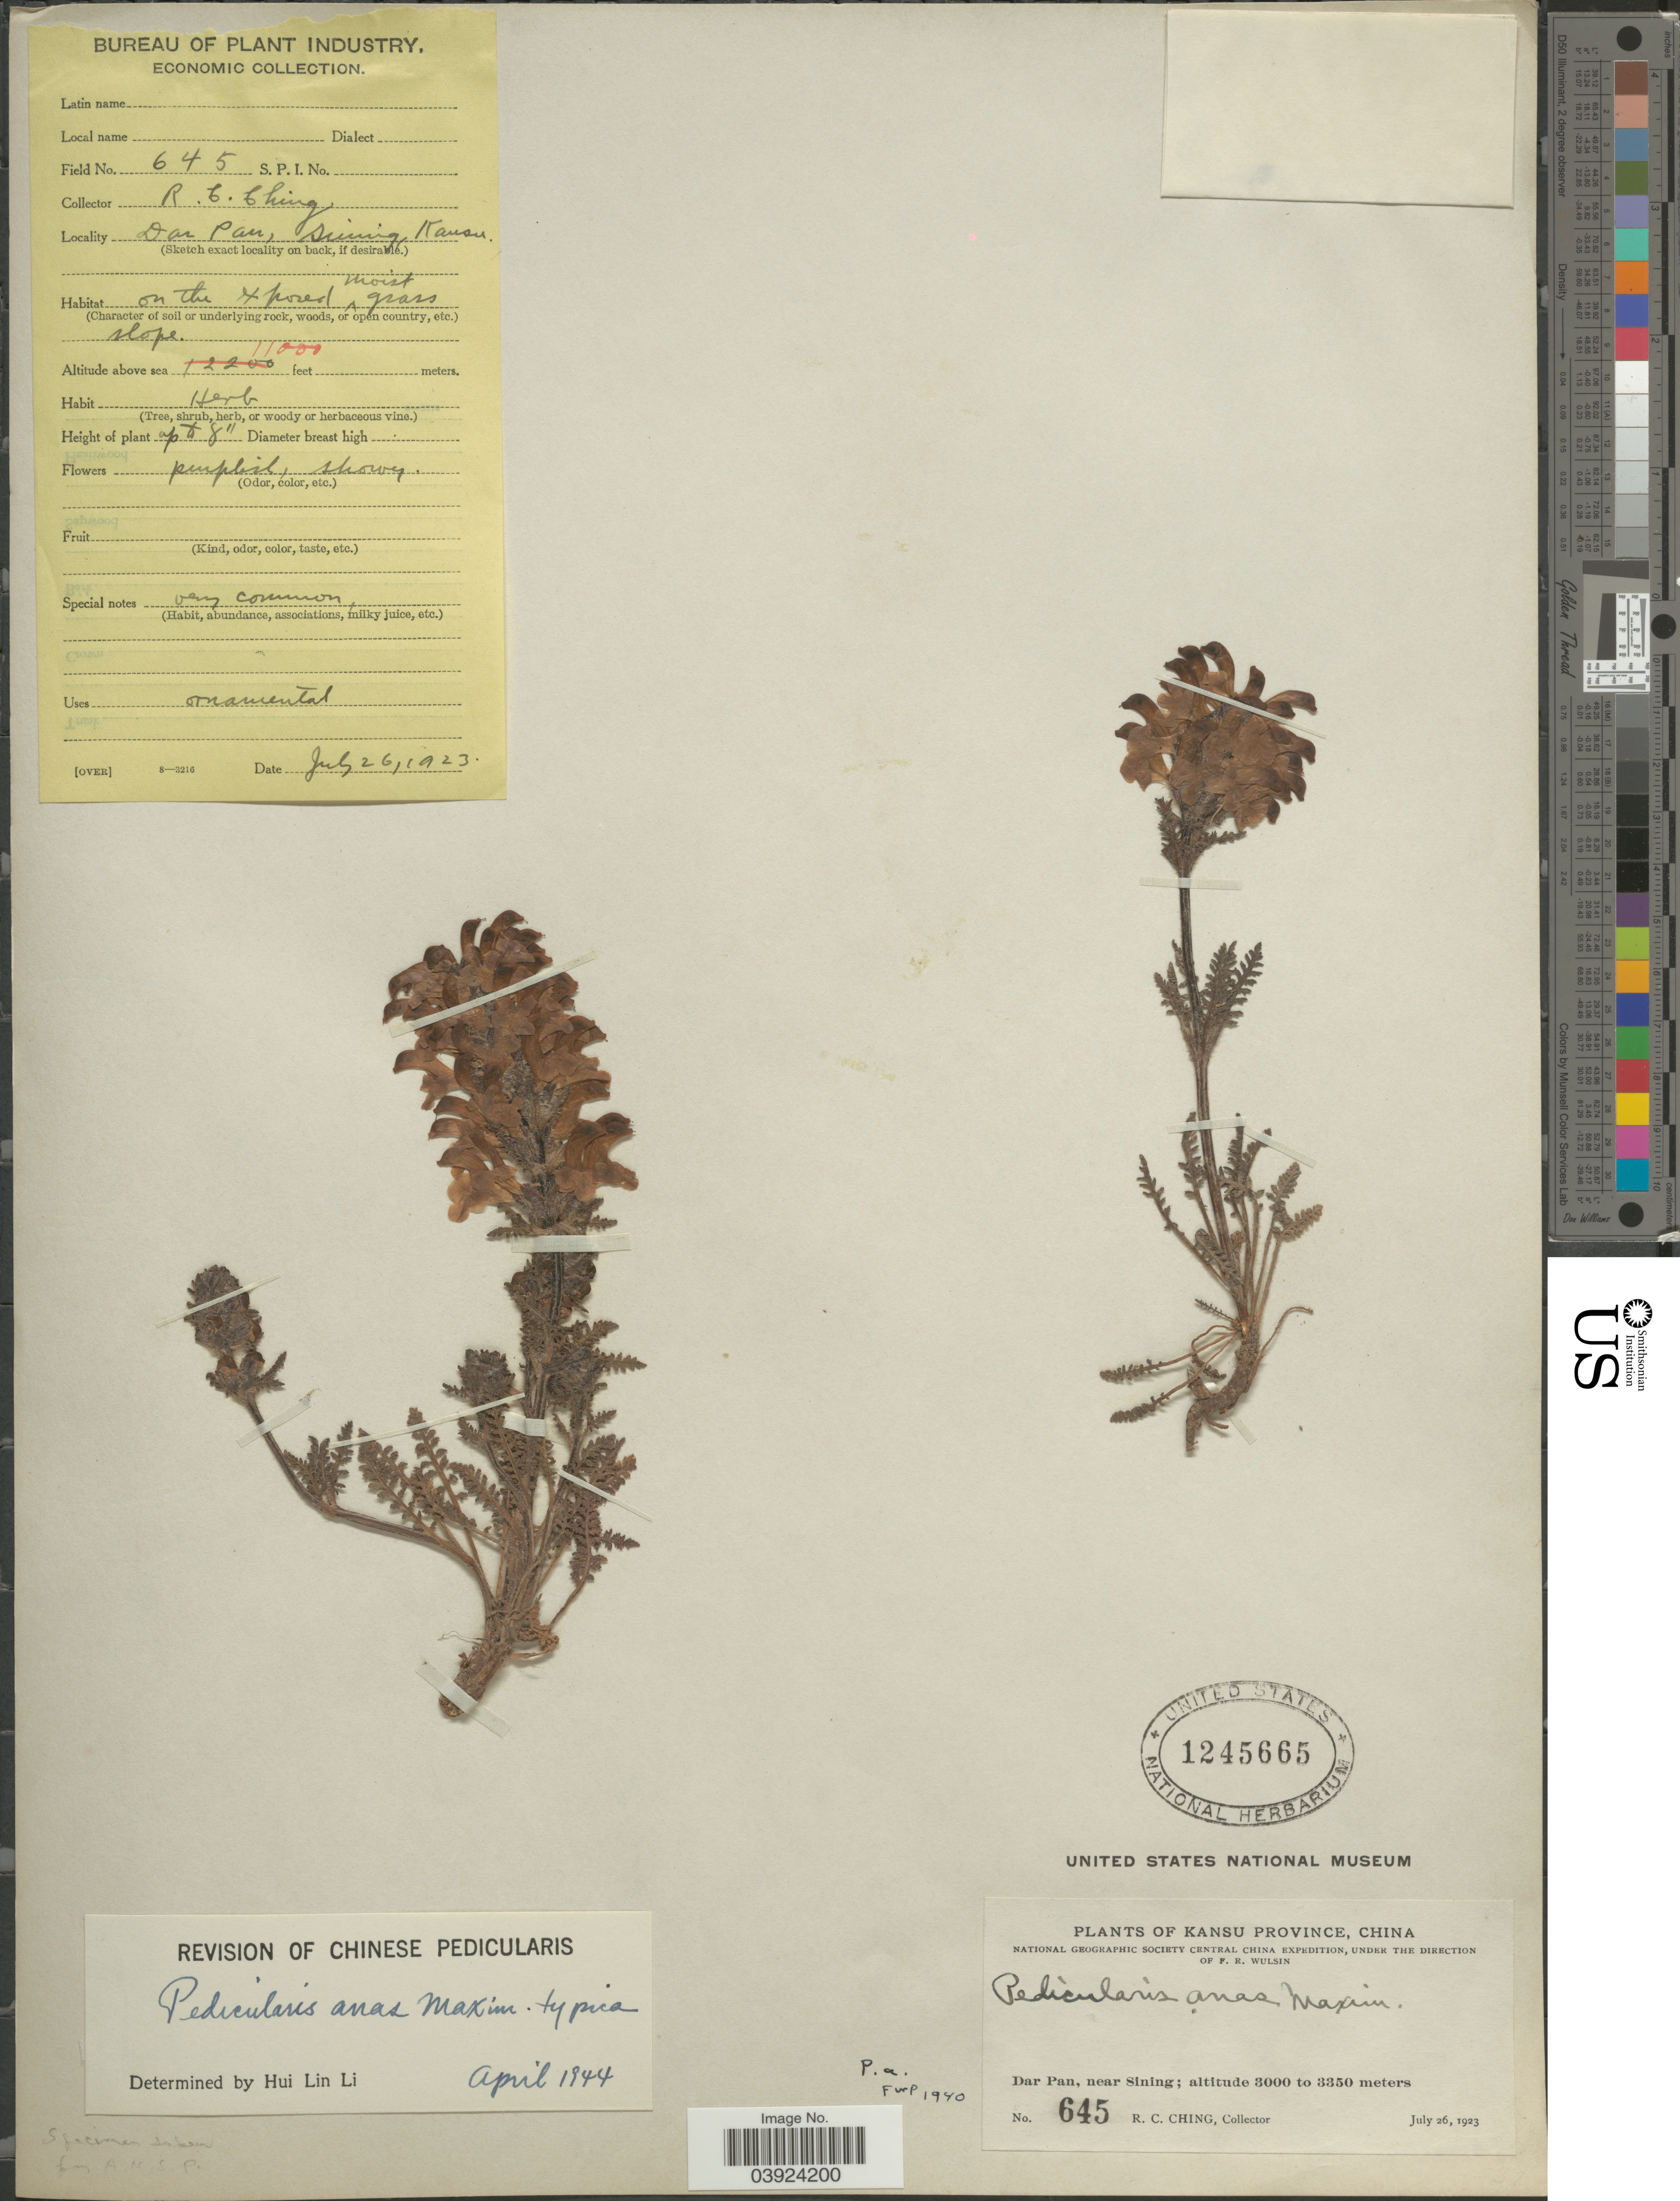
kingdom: Plantae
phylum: Tracheophyta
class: Magnoliopsida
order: Lamiales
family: Orobanchaceae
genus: Pedicularis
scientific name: Pedicularis anas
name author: Maxim.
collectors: R. C. Ching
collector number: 645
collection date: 1923-07-26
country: China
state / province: Gansu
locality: Kansu province. Dar Pan, near Sining.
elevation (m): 3353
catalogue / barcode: US 1245665